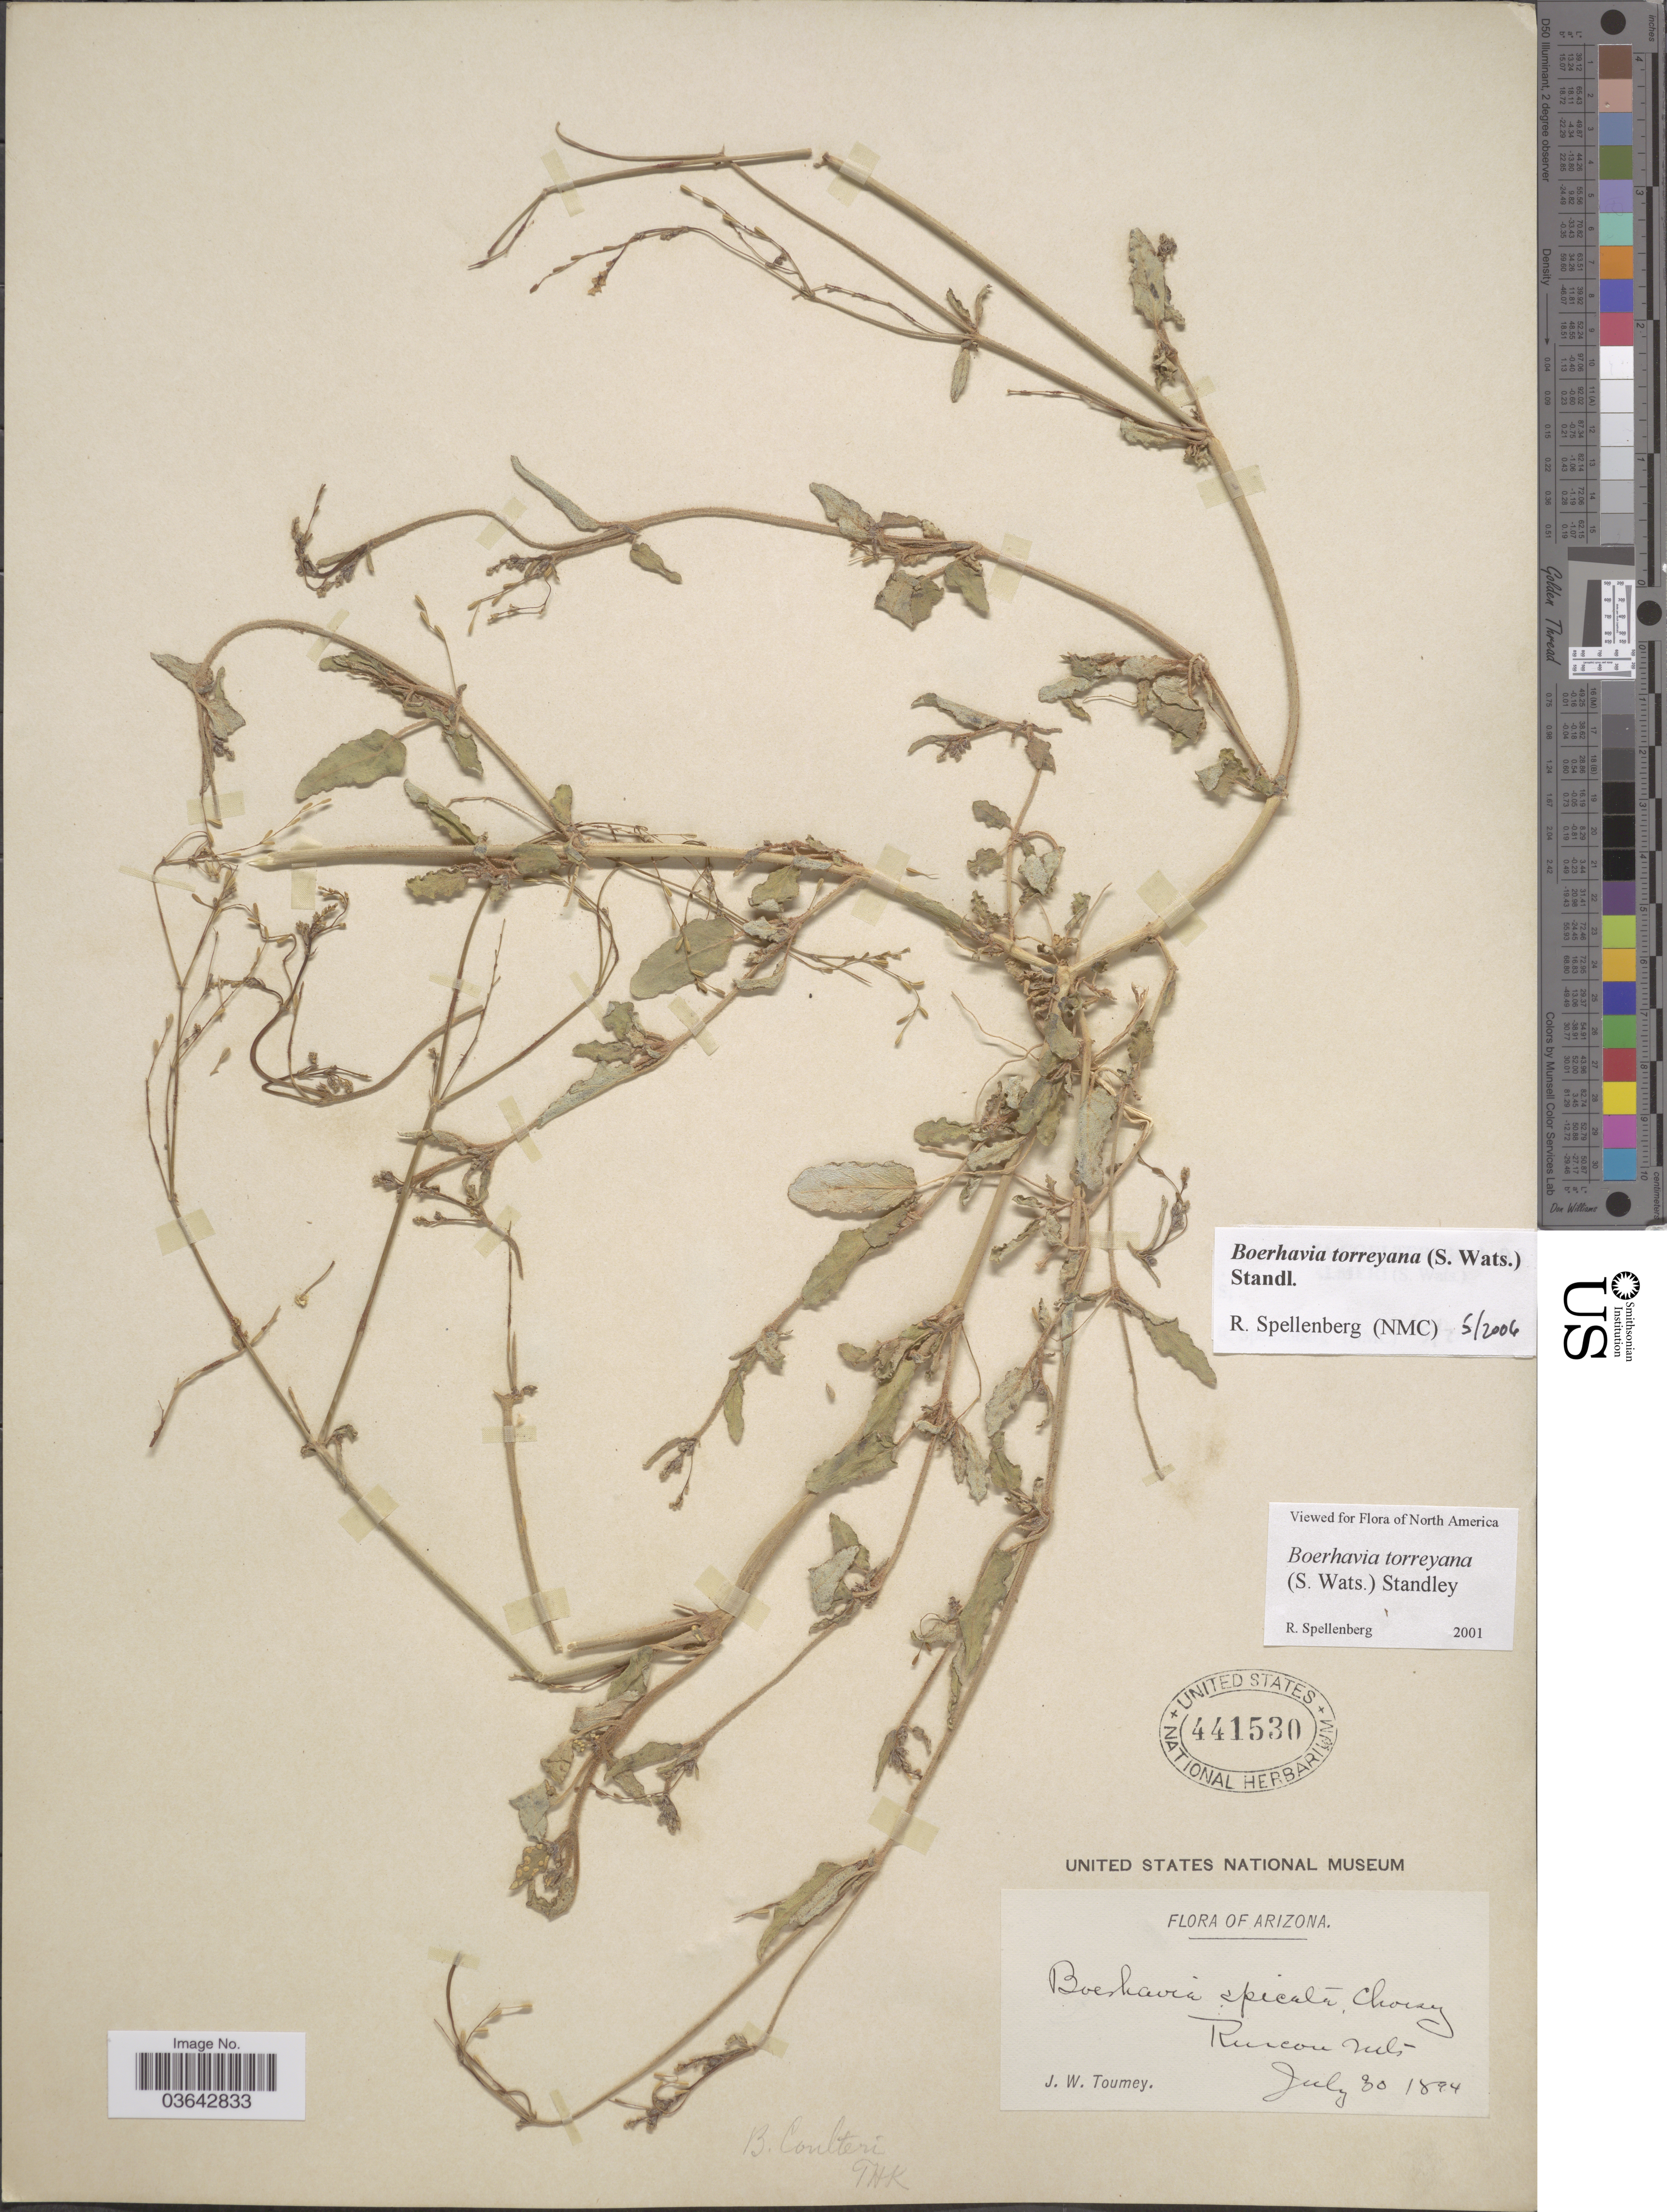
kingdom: Plantae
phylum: Tracheophyta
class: Magnoliopsida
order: Caryophyllales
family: Nyctaginaceae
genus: Boerhavia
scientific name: Boerhavia torreyana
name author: (S. Watson) Standl.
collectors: J. W. Toumey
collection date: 1894-07-30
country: United States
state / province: Arizona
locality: Rincon Mts.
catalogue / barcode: US 441530